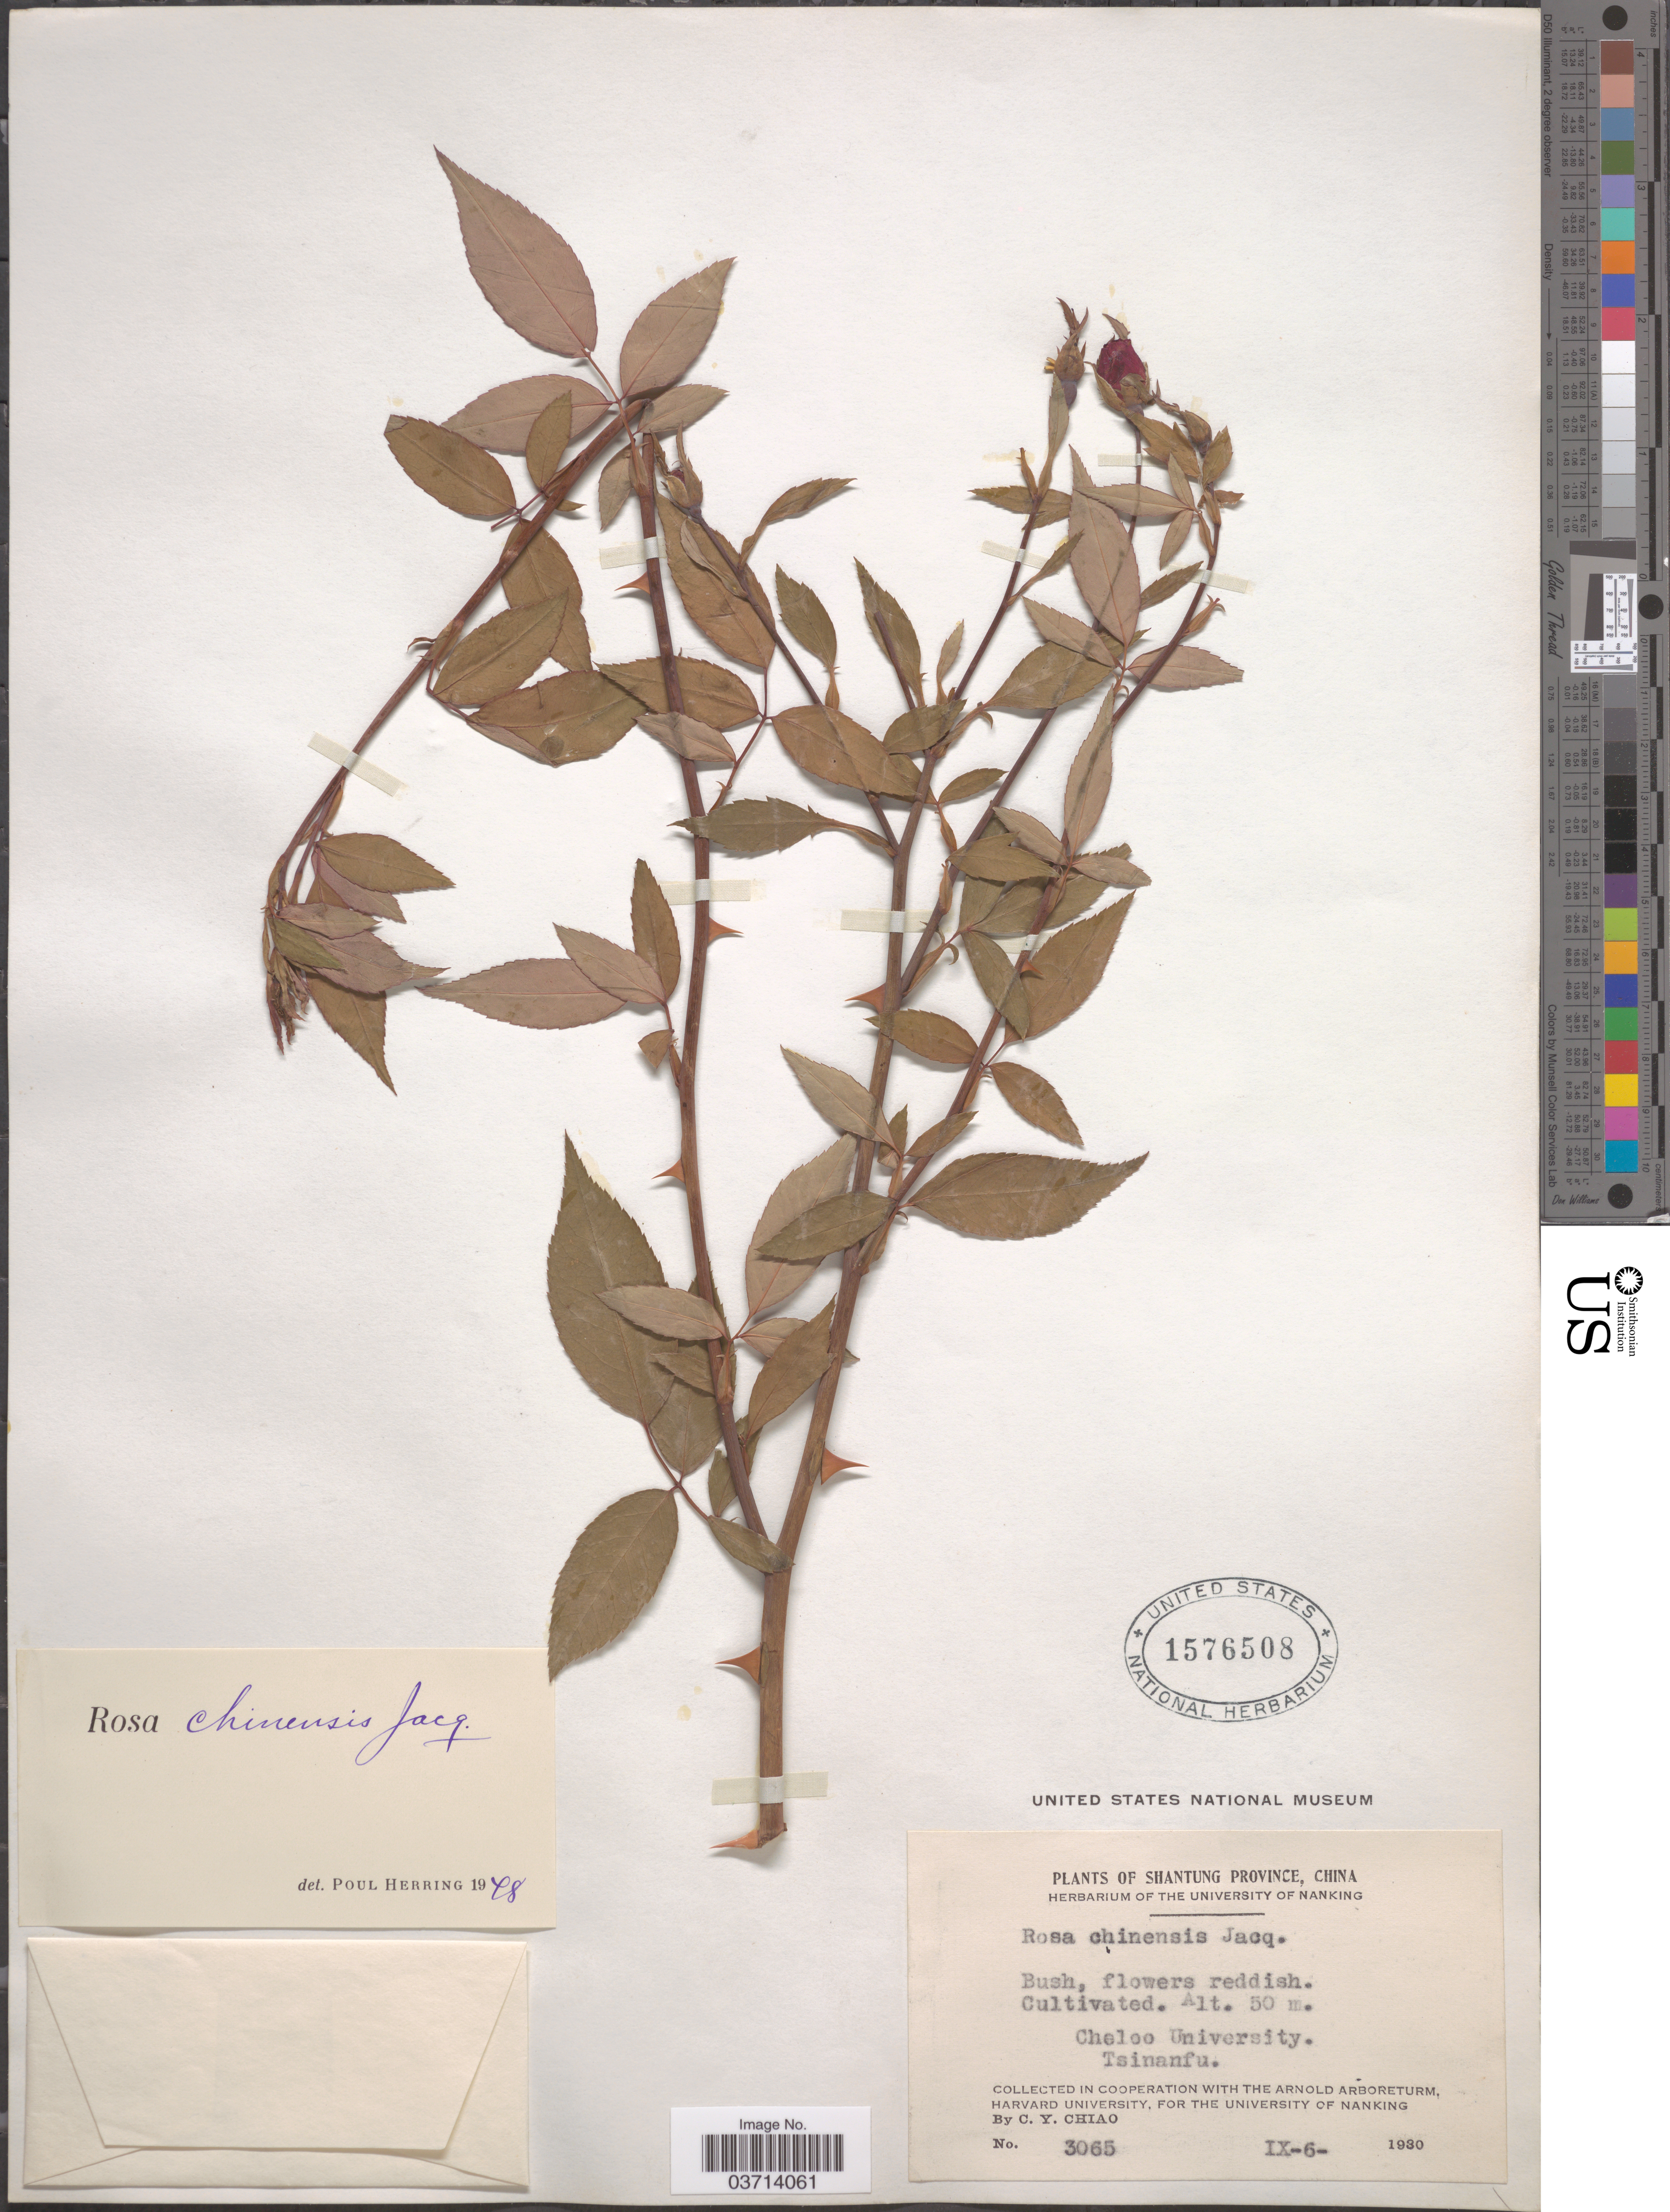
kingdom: Plantae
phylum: Tracheophyta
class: Magnoliopsida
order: Rosales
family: Rosaceae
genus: Rosa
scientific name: Rosa chinensis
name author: Jacq.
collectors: C. Y. Chiao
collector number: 3065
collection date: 1930-09-06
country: China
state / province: Shandong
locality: Shantung Province. Cheloo University. Tsinanfu.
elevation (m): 50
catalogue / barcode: US 1576508